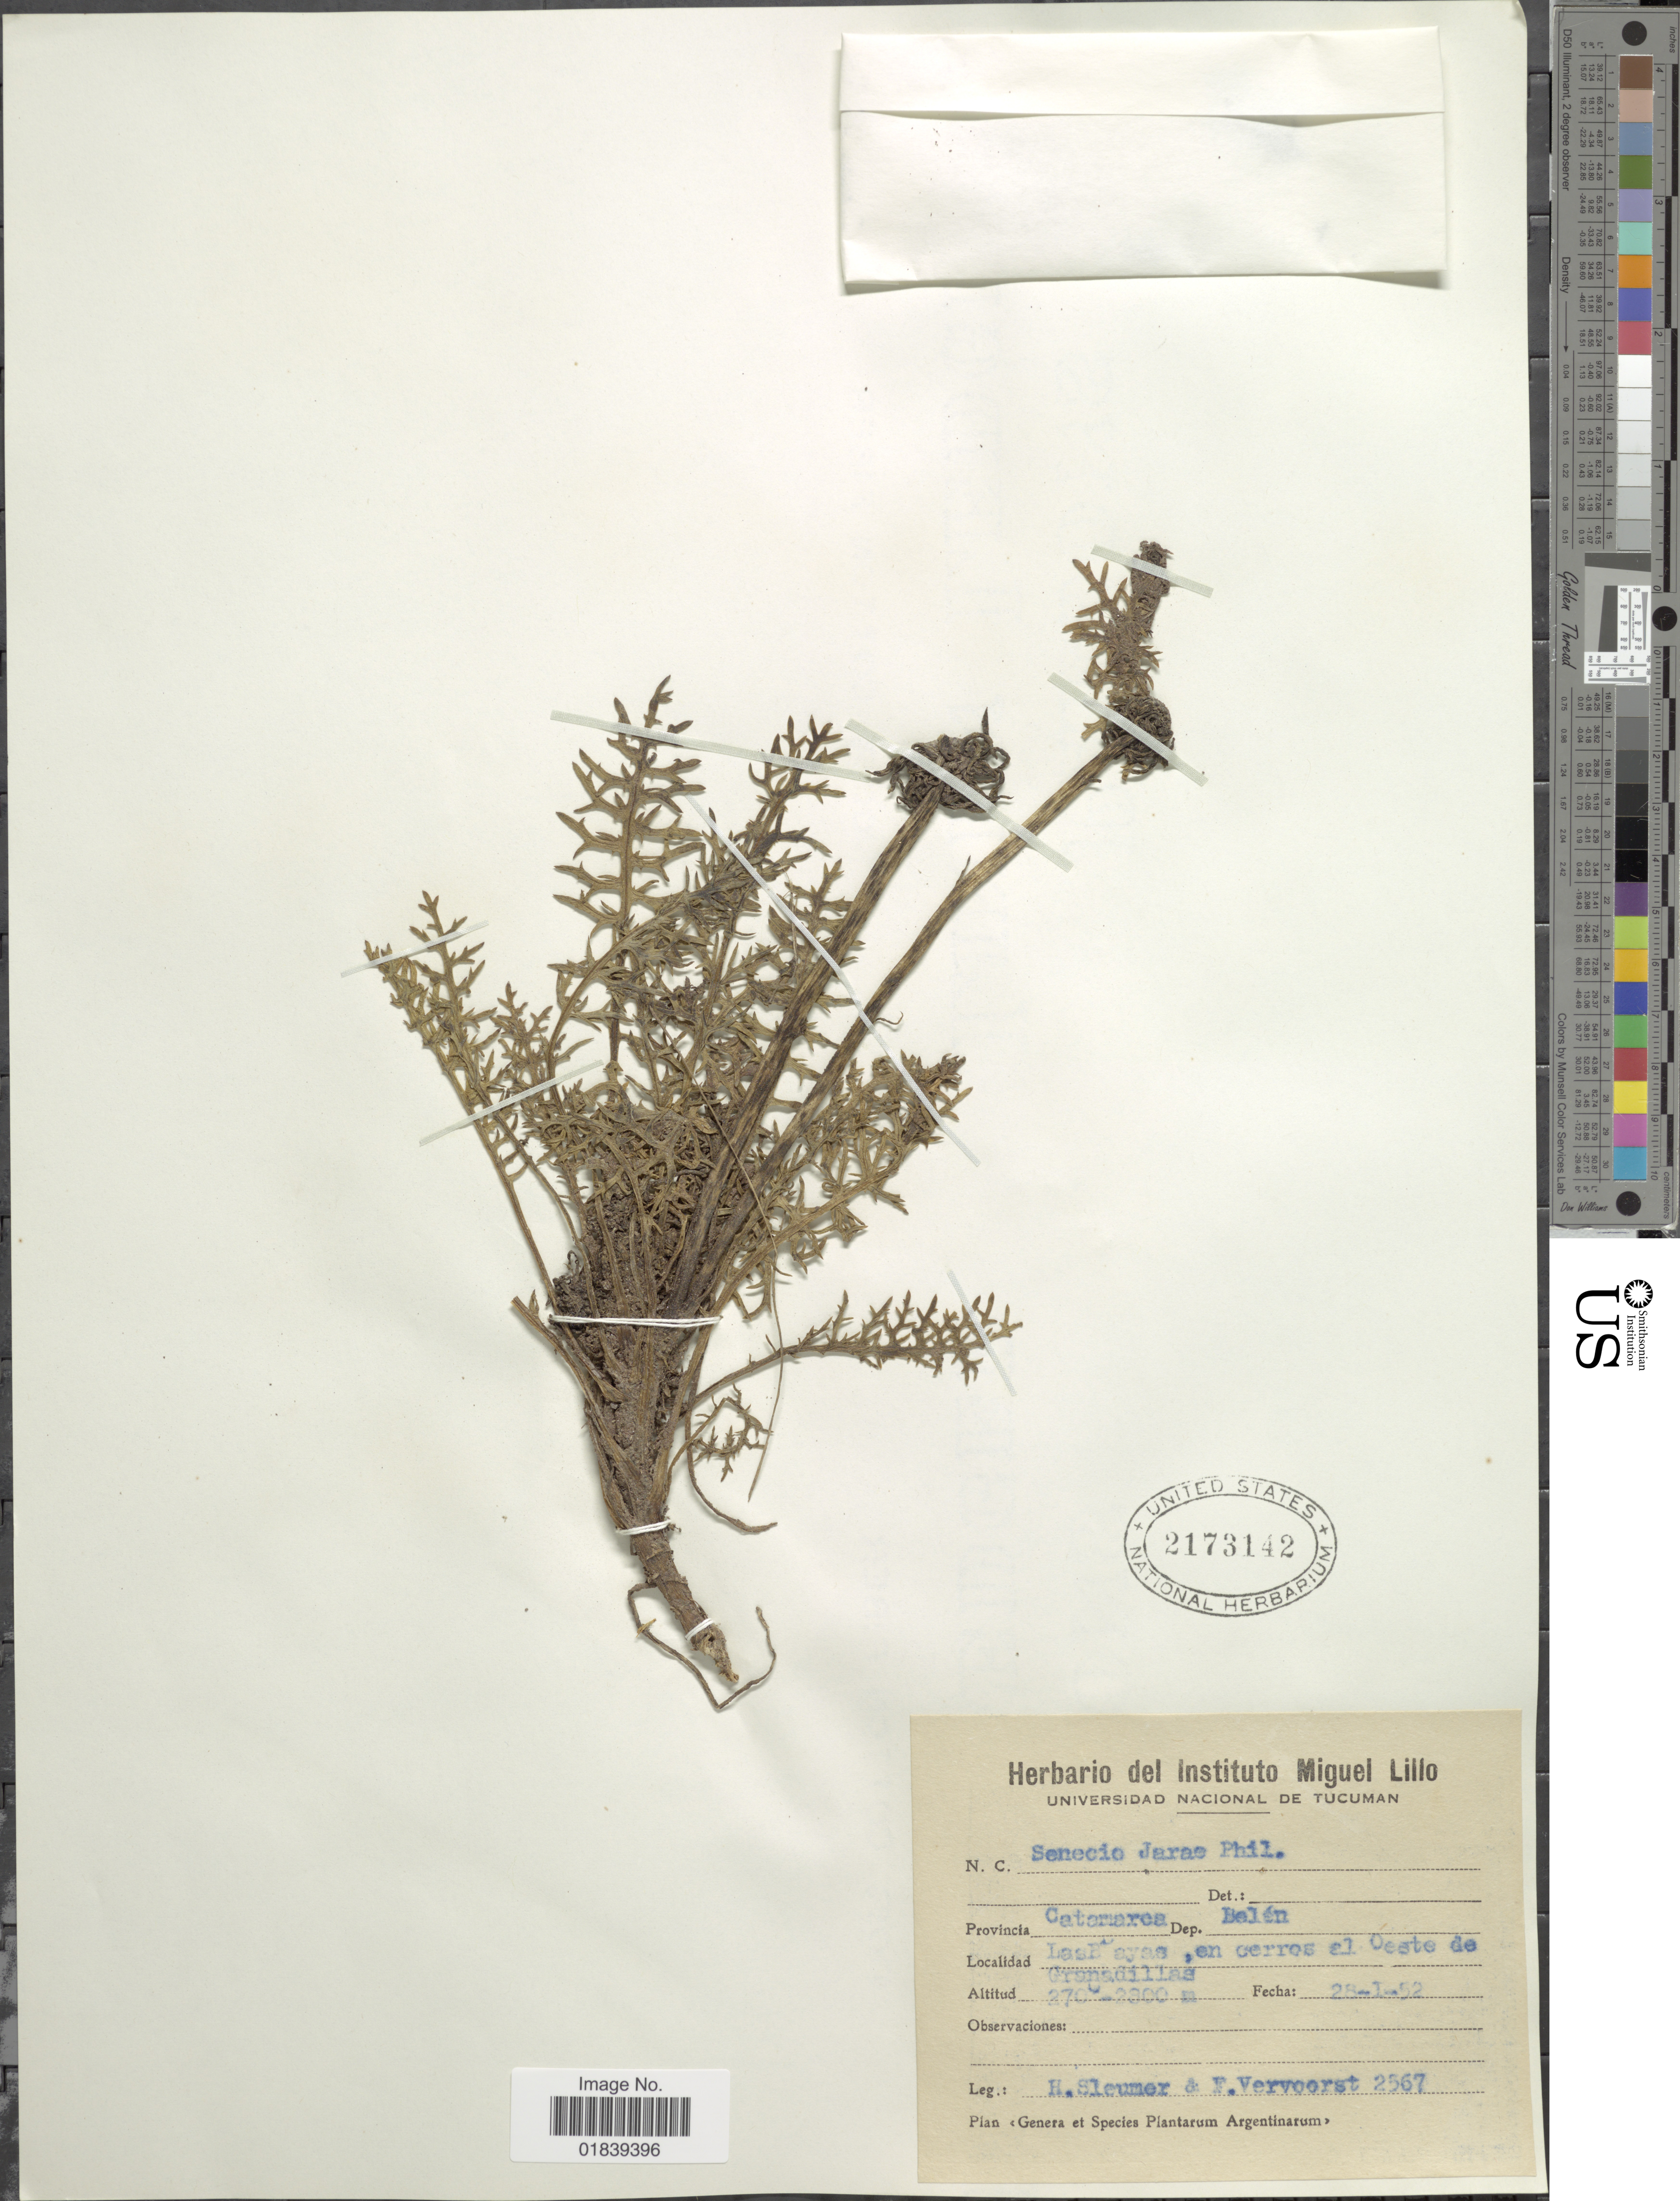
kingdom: Plantae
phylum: Tracheophyta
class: Magnoliopsida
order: Asterales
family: Asteraceae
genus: Senecio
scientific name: Senecio jarae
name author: Phil.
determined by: Salomon, Luciana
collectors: H. O. Sleumer & F. Vervoorst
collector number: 2567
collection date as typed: Transcribed d/m/y: 28/1/52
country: Argentina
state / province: Catamarca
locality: Dep. Belen, Las Bayas, en cerros al Oeste de Granadillas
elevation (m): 2700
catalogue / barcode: US 2173142